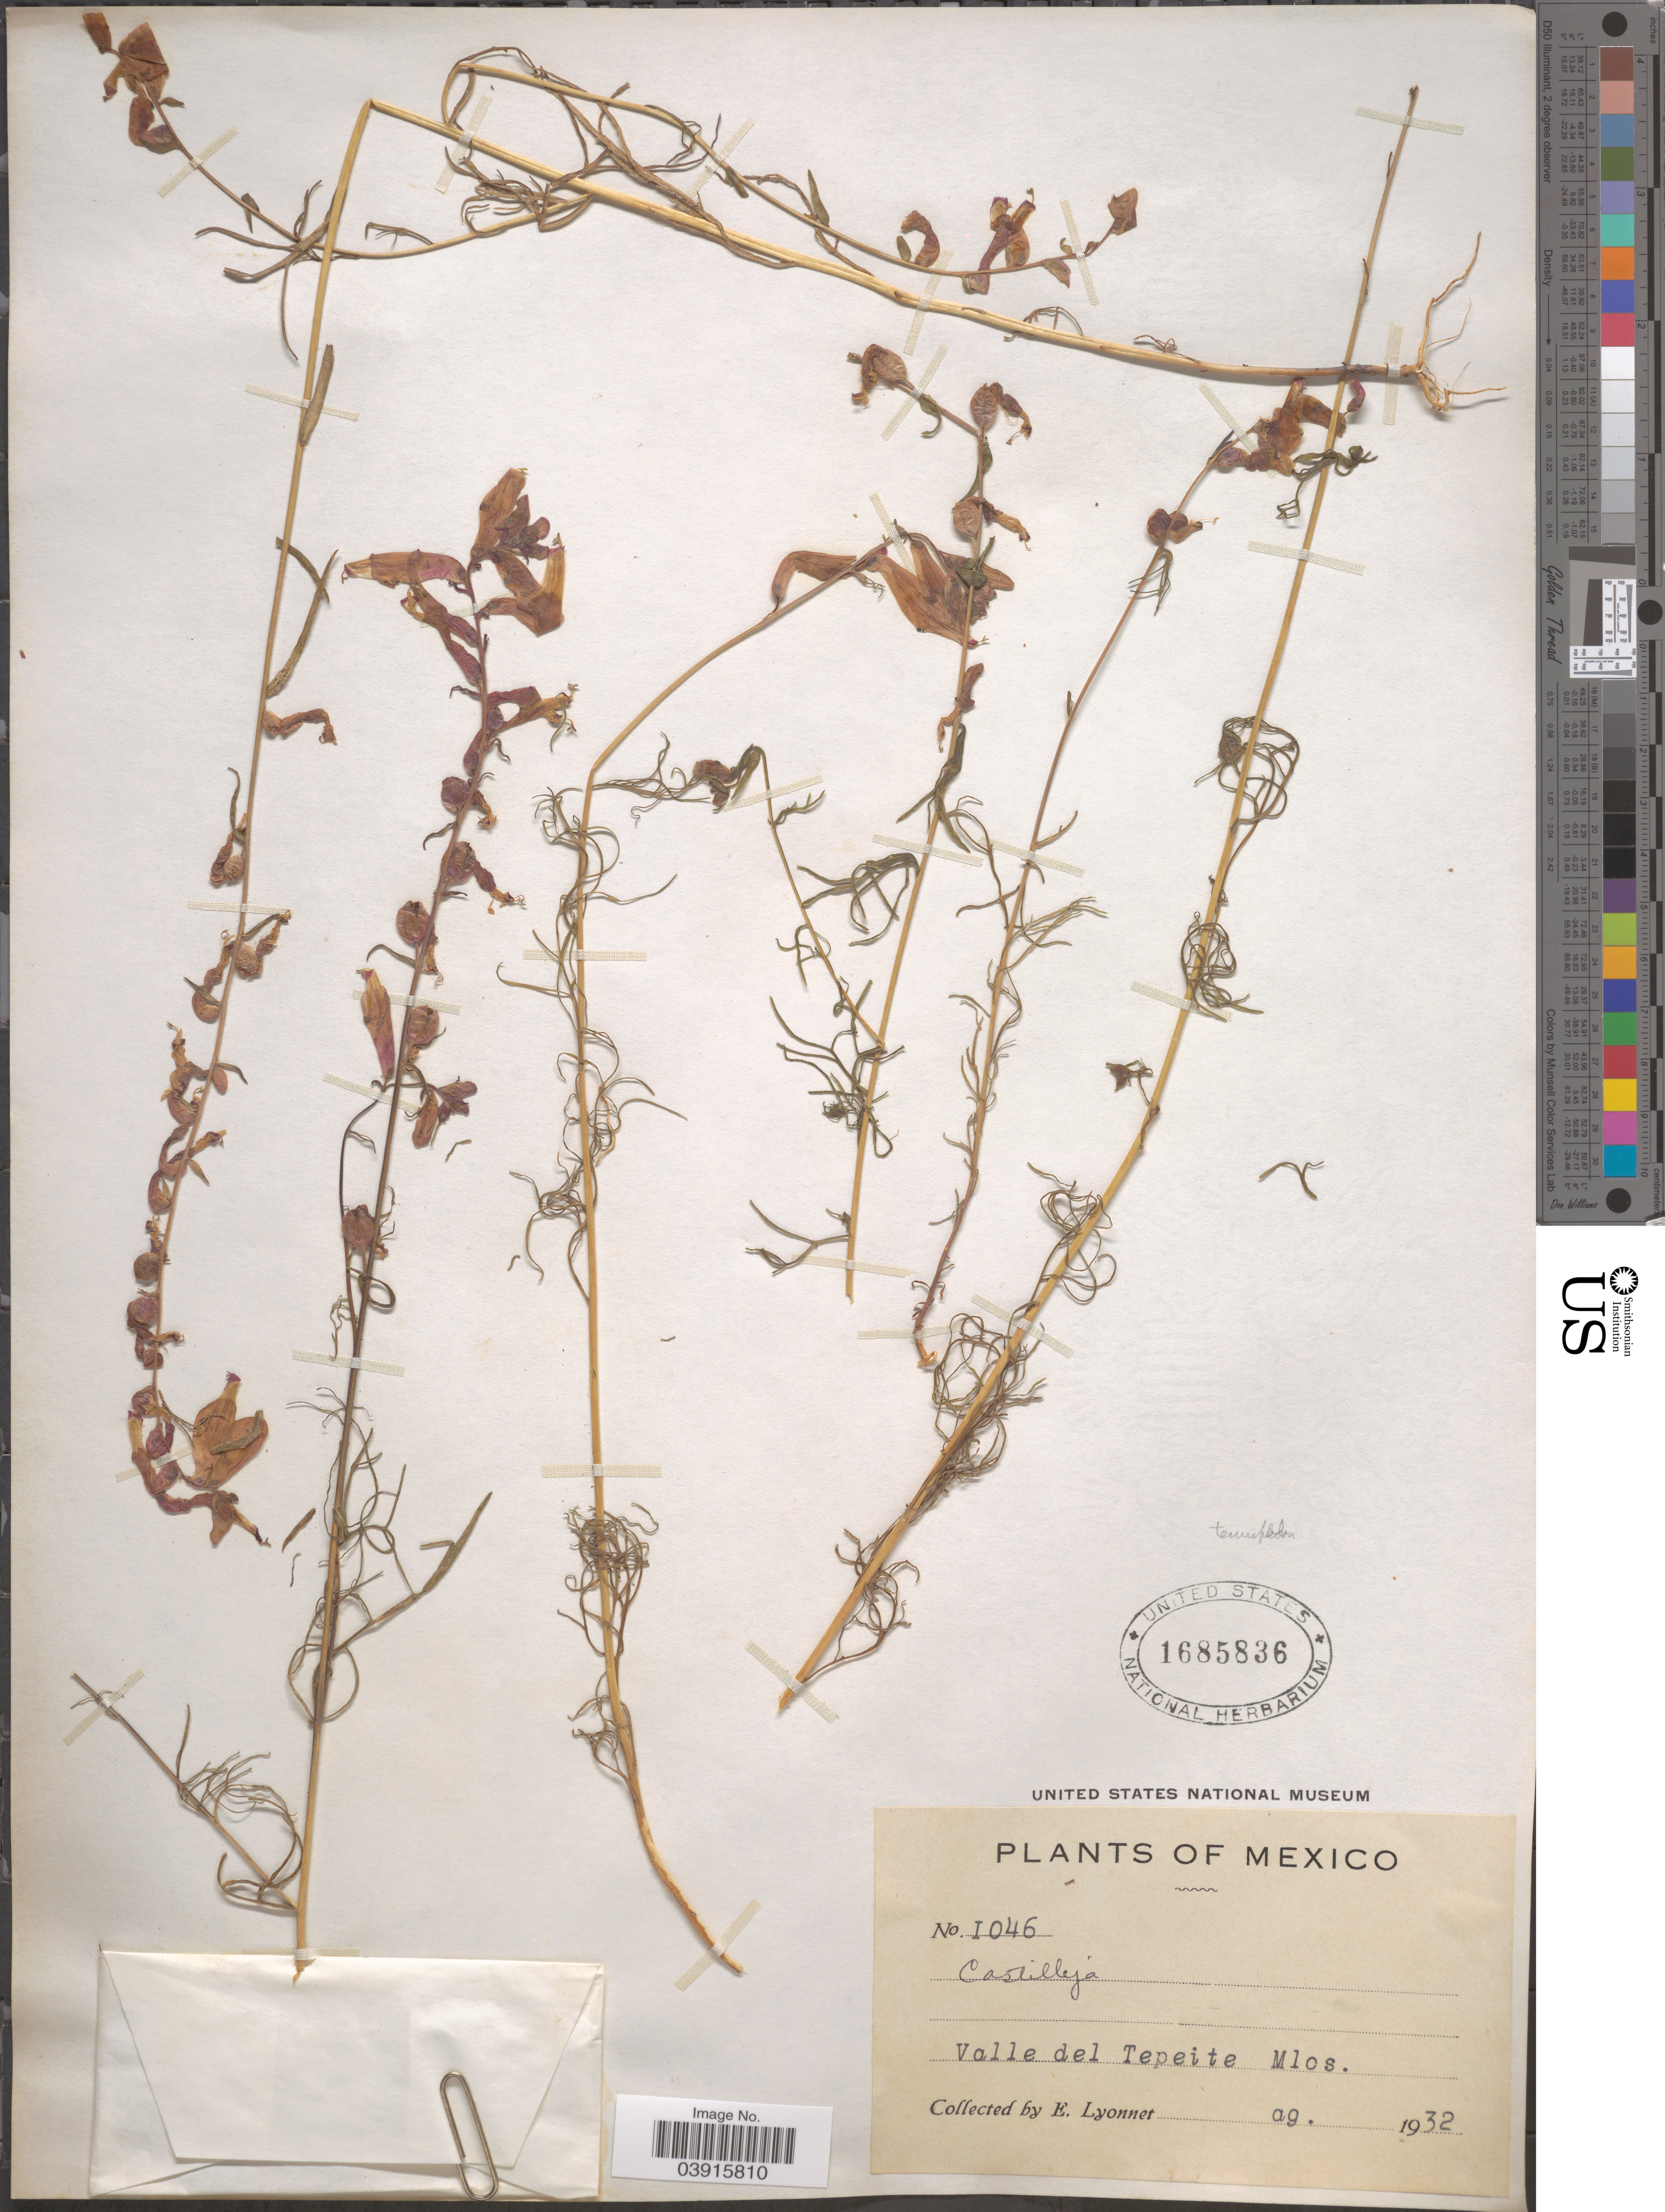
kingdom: Plantae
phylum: Tracheophyta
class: Magnoliopsida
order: Lamiales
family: Orobanchaceae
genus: Castilleja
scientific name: Castilleja tenuiflora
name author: Benth.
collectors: E. Lyonnet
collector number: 1046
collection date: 1932-08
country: Mexico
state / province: Morelos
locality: Valle del Tepeite.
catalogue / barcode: US 1685836